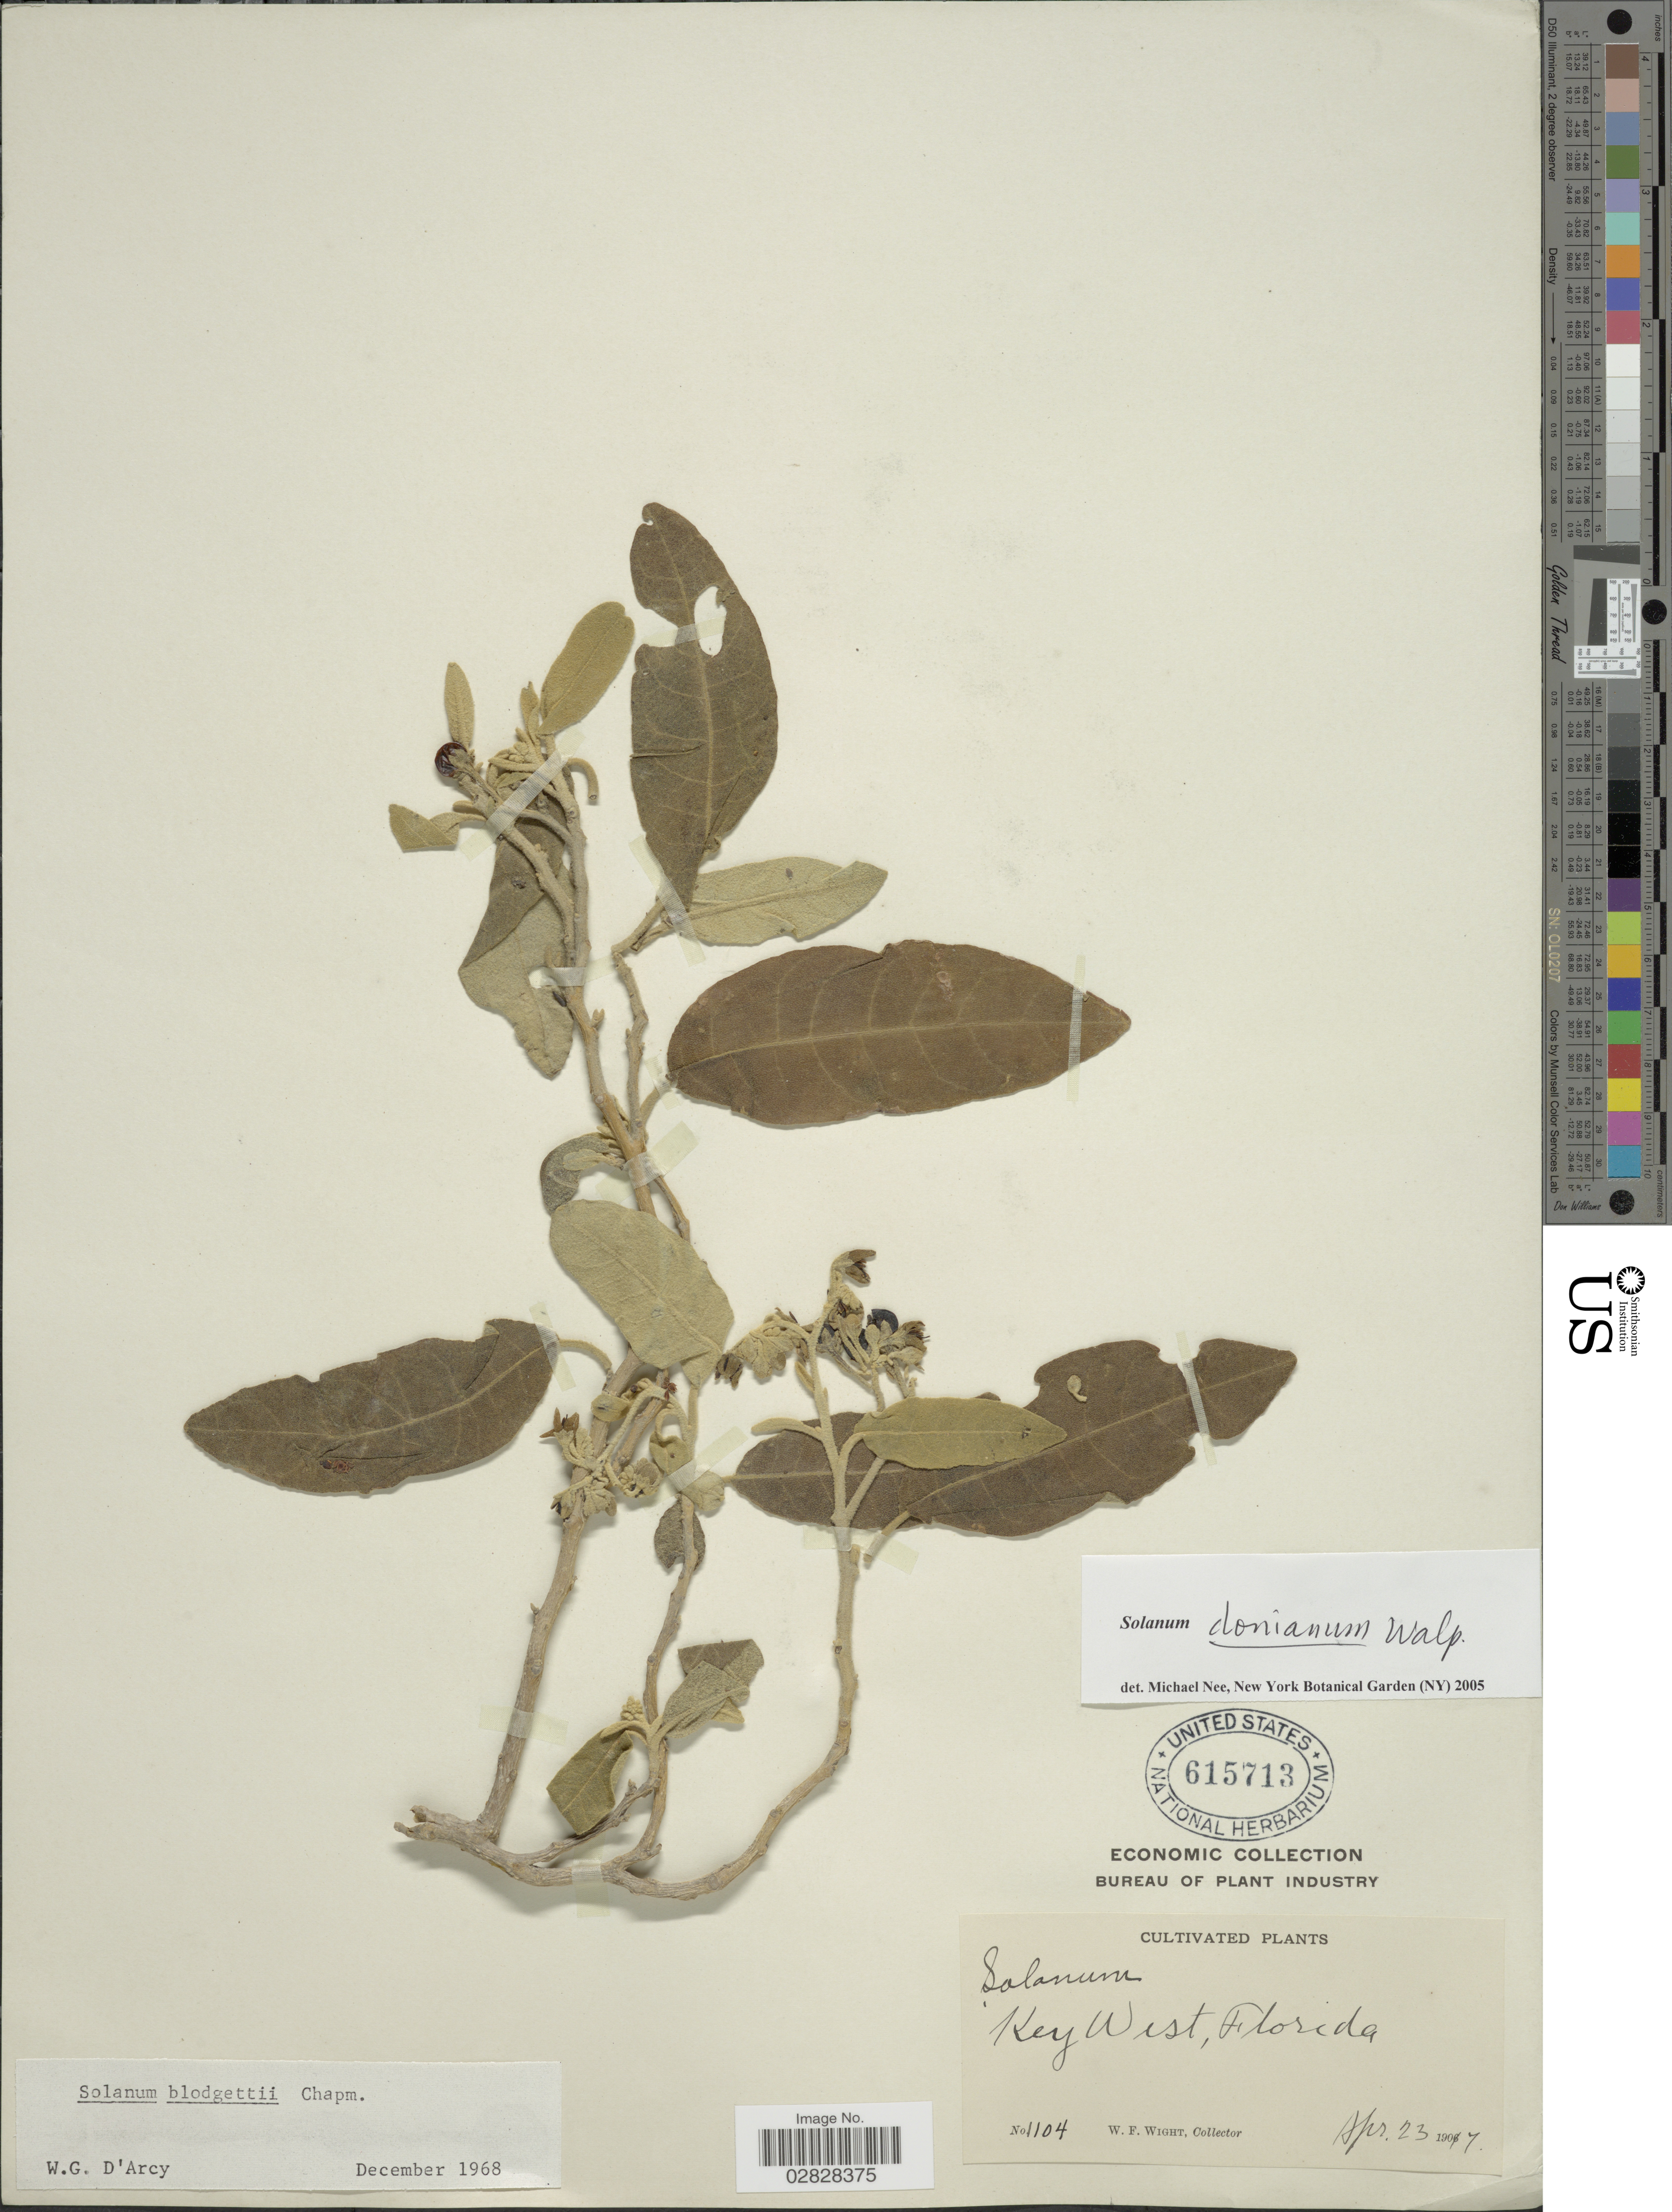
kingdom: Plantae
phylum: Tracheophyta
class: Magnoliopsida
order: Solanales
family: Solanaceae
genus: Solanum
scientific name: Solanum donianum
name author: Walp.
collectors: W. Wight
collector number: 1104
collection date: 1907-04-23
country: United States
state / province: Florida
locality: Key West.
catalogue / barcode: US 615713